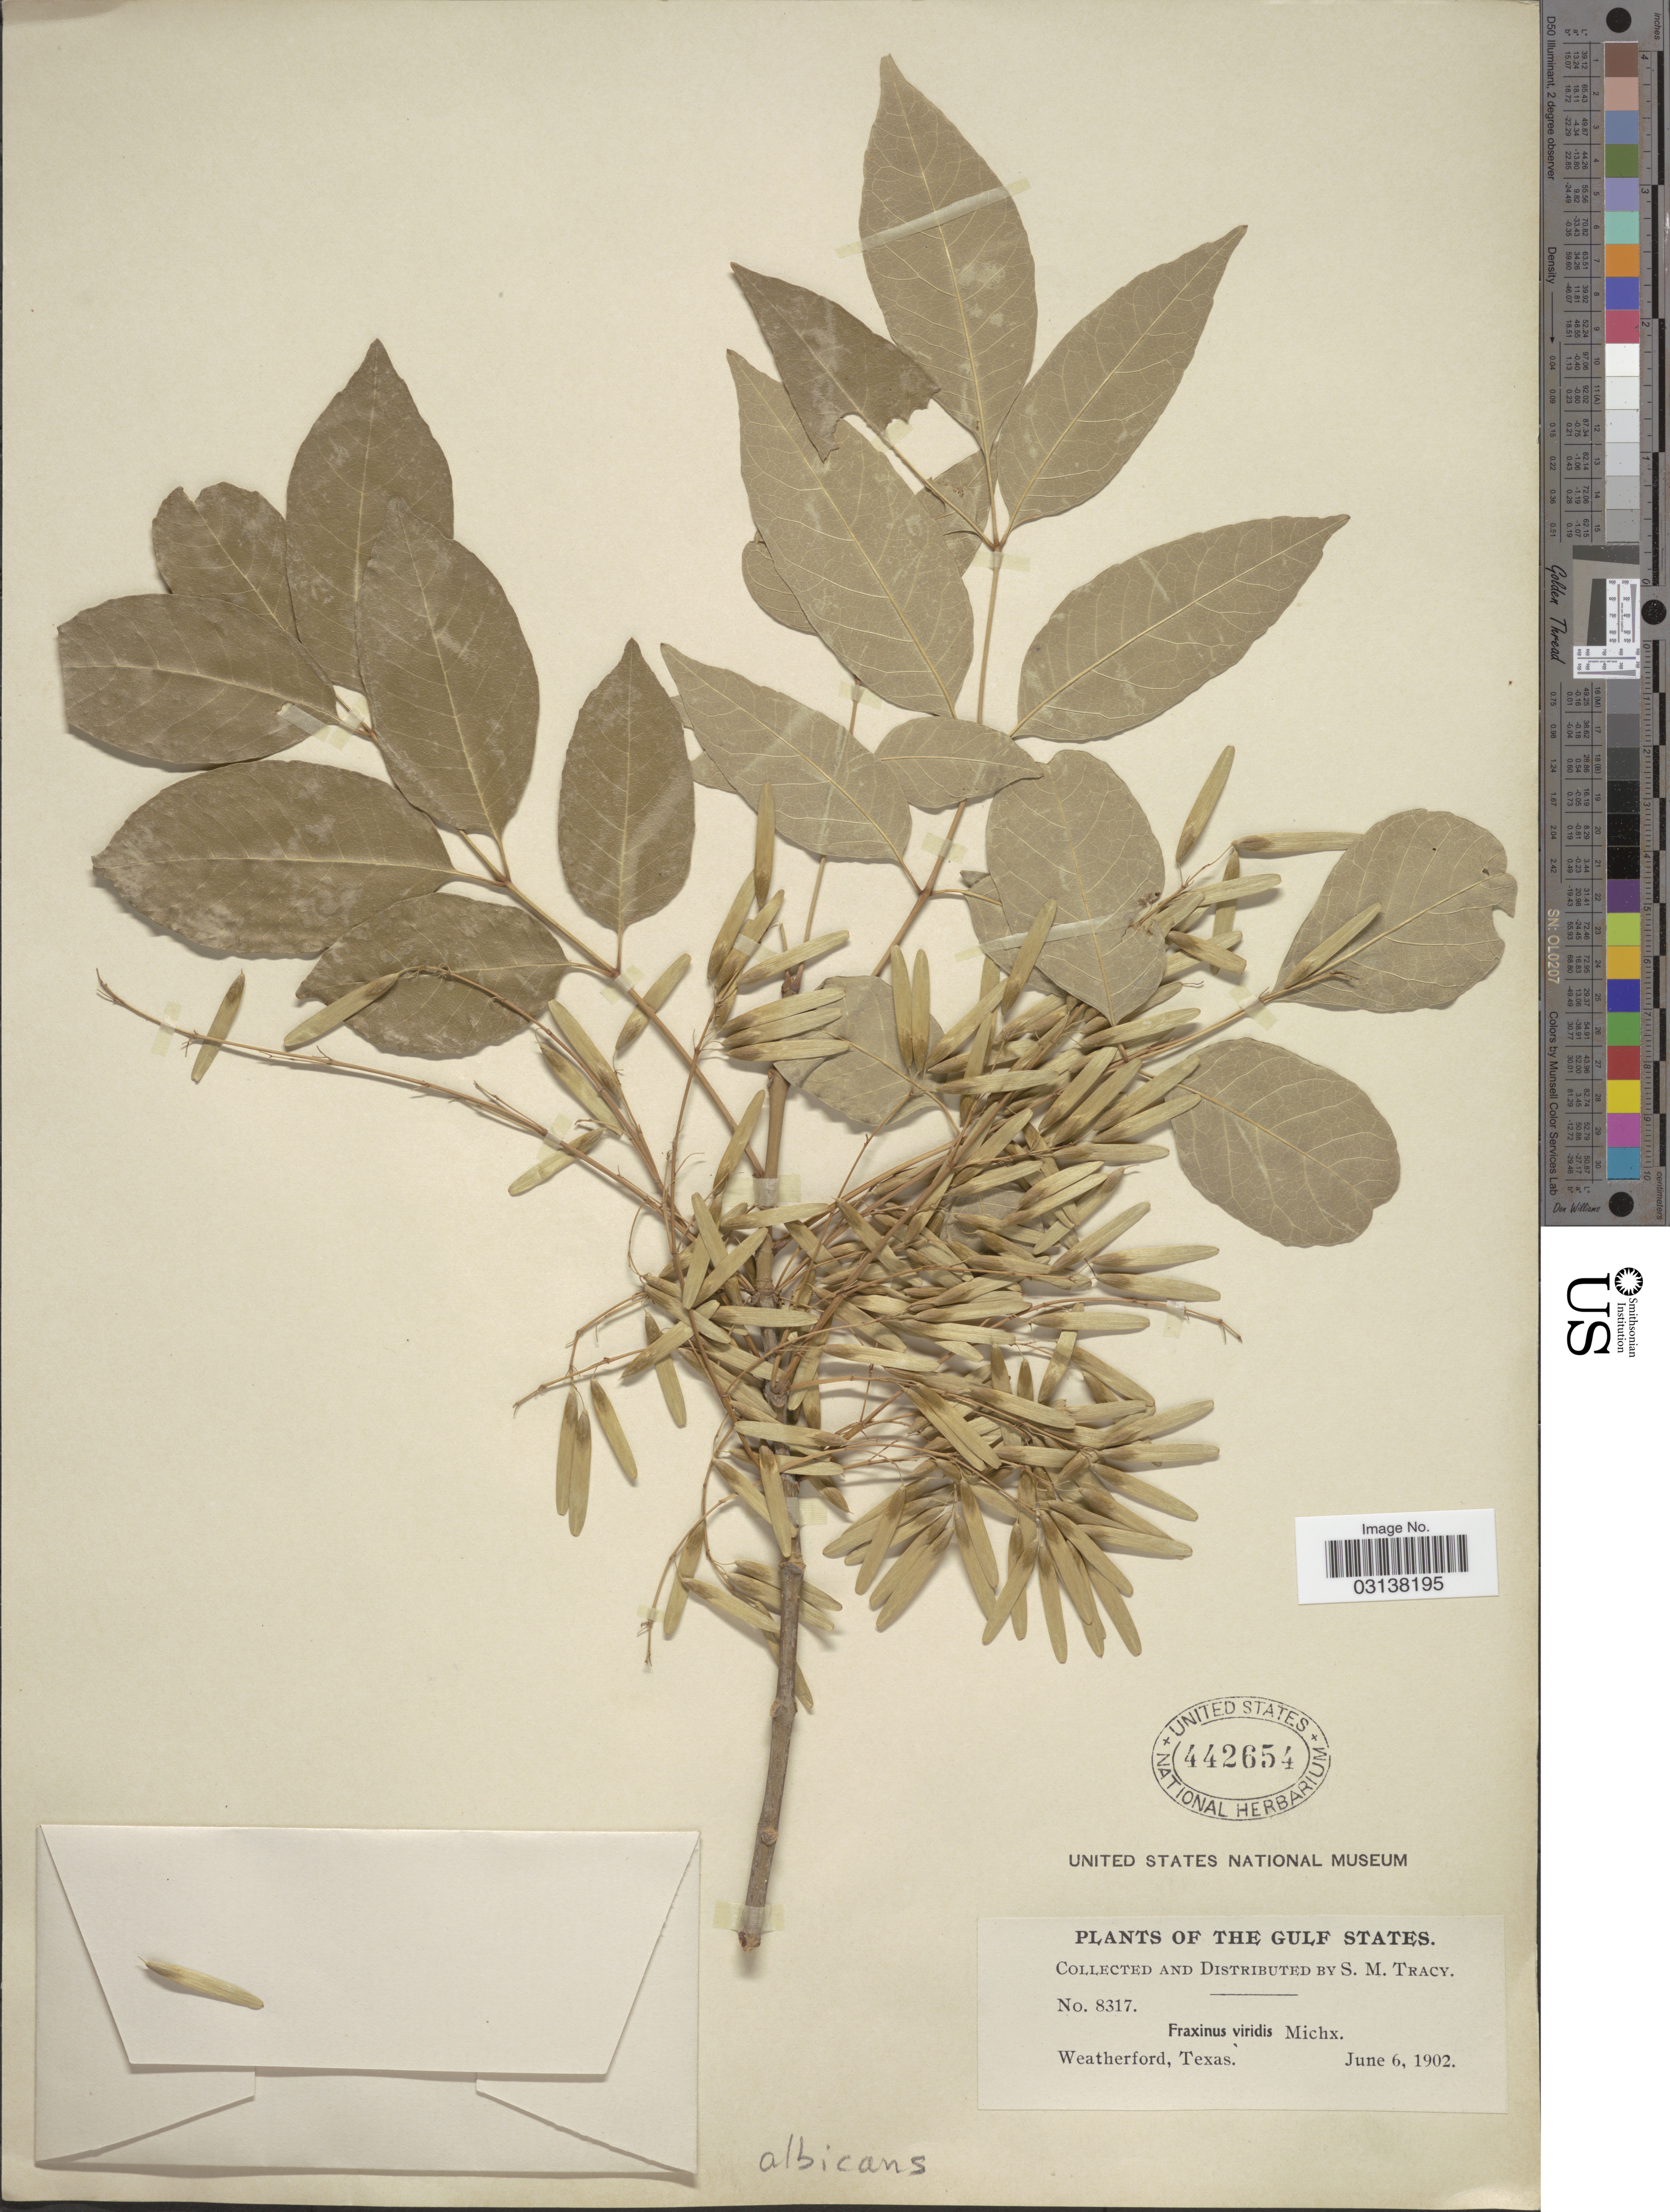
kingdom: Plantae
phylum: Tracheophyta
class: Magnoliopsida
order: Lamiales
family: Oleaceae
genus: Fraxinus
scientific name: Fraxinus albicans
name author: Buckley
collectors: S. M. Tracy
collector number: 8317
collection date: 1902-06-06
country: United States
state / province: Texas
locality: The Gulf States. Weatherford.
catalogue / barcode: US 442654